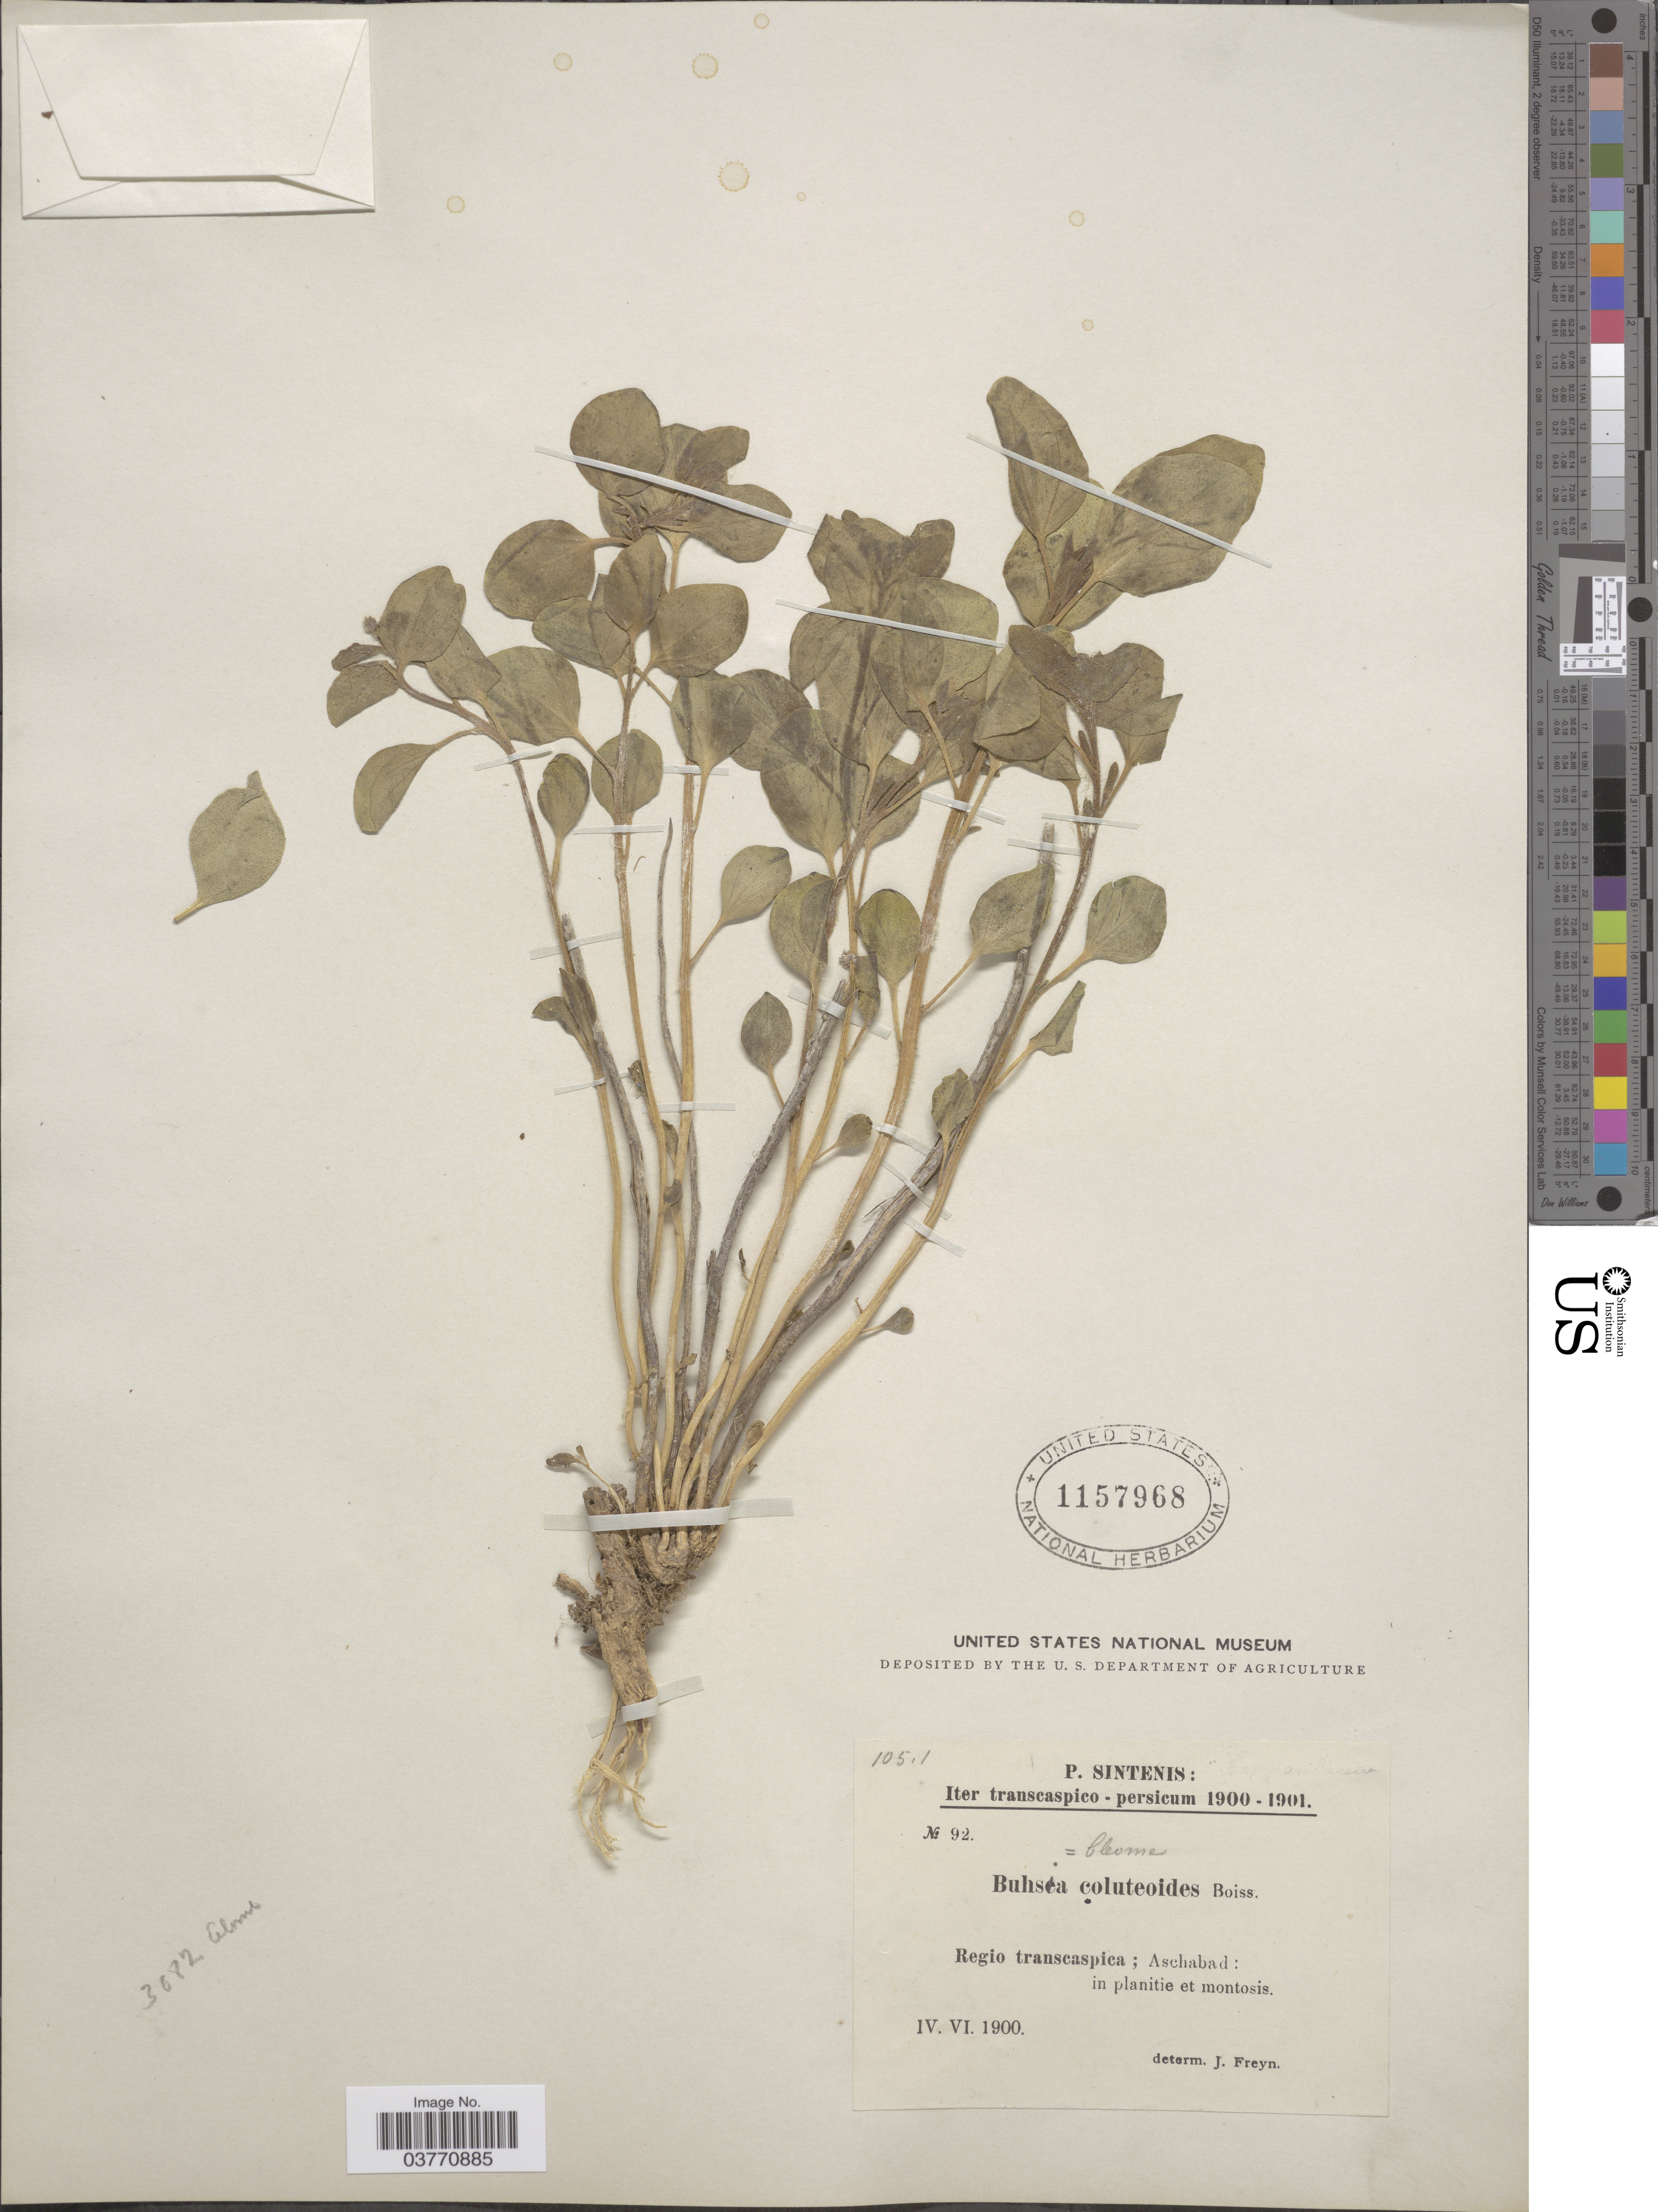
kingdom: Plantae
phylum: Tracheophyta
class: Magnoliopsida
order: Brassicales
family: Cleomaceae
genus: Cleome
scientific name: Cleome coluteoides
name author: Boiss.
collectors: P. Sintenis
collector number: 92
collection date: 1900-04/1900-06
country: Turkmenistan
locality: Regio transcaspica; Aschabad.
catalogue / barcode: US 1157968